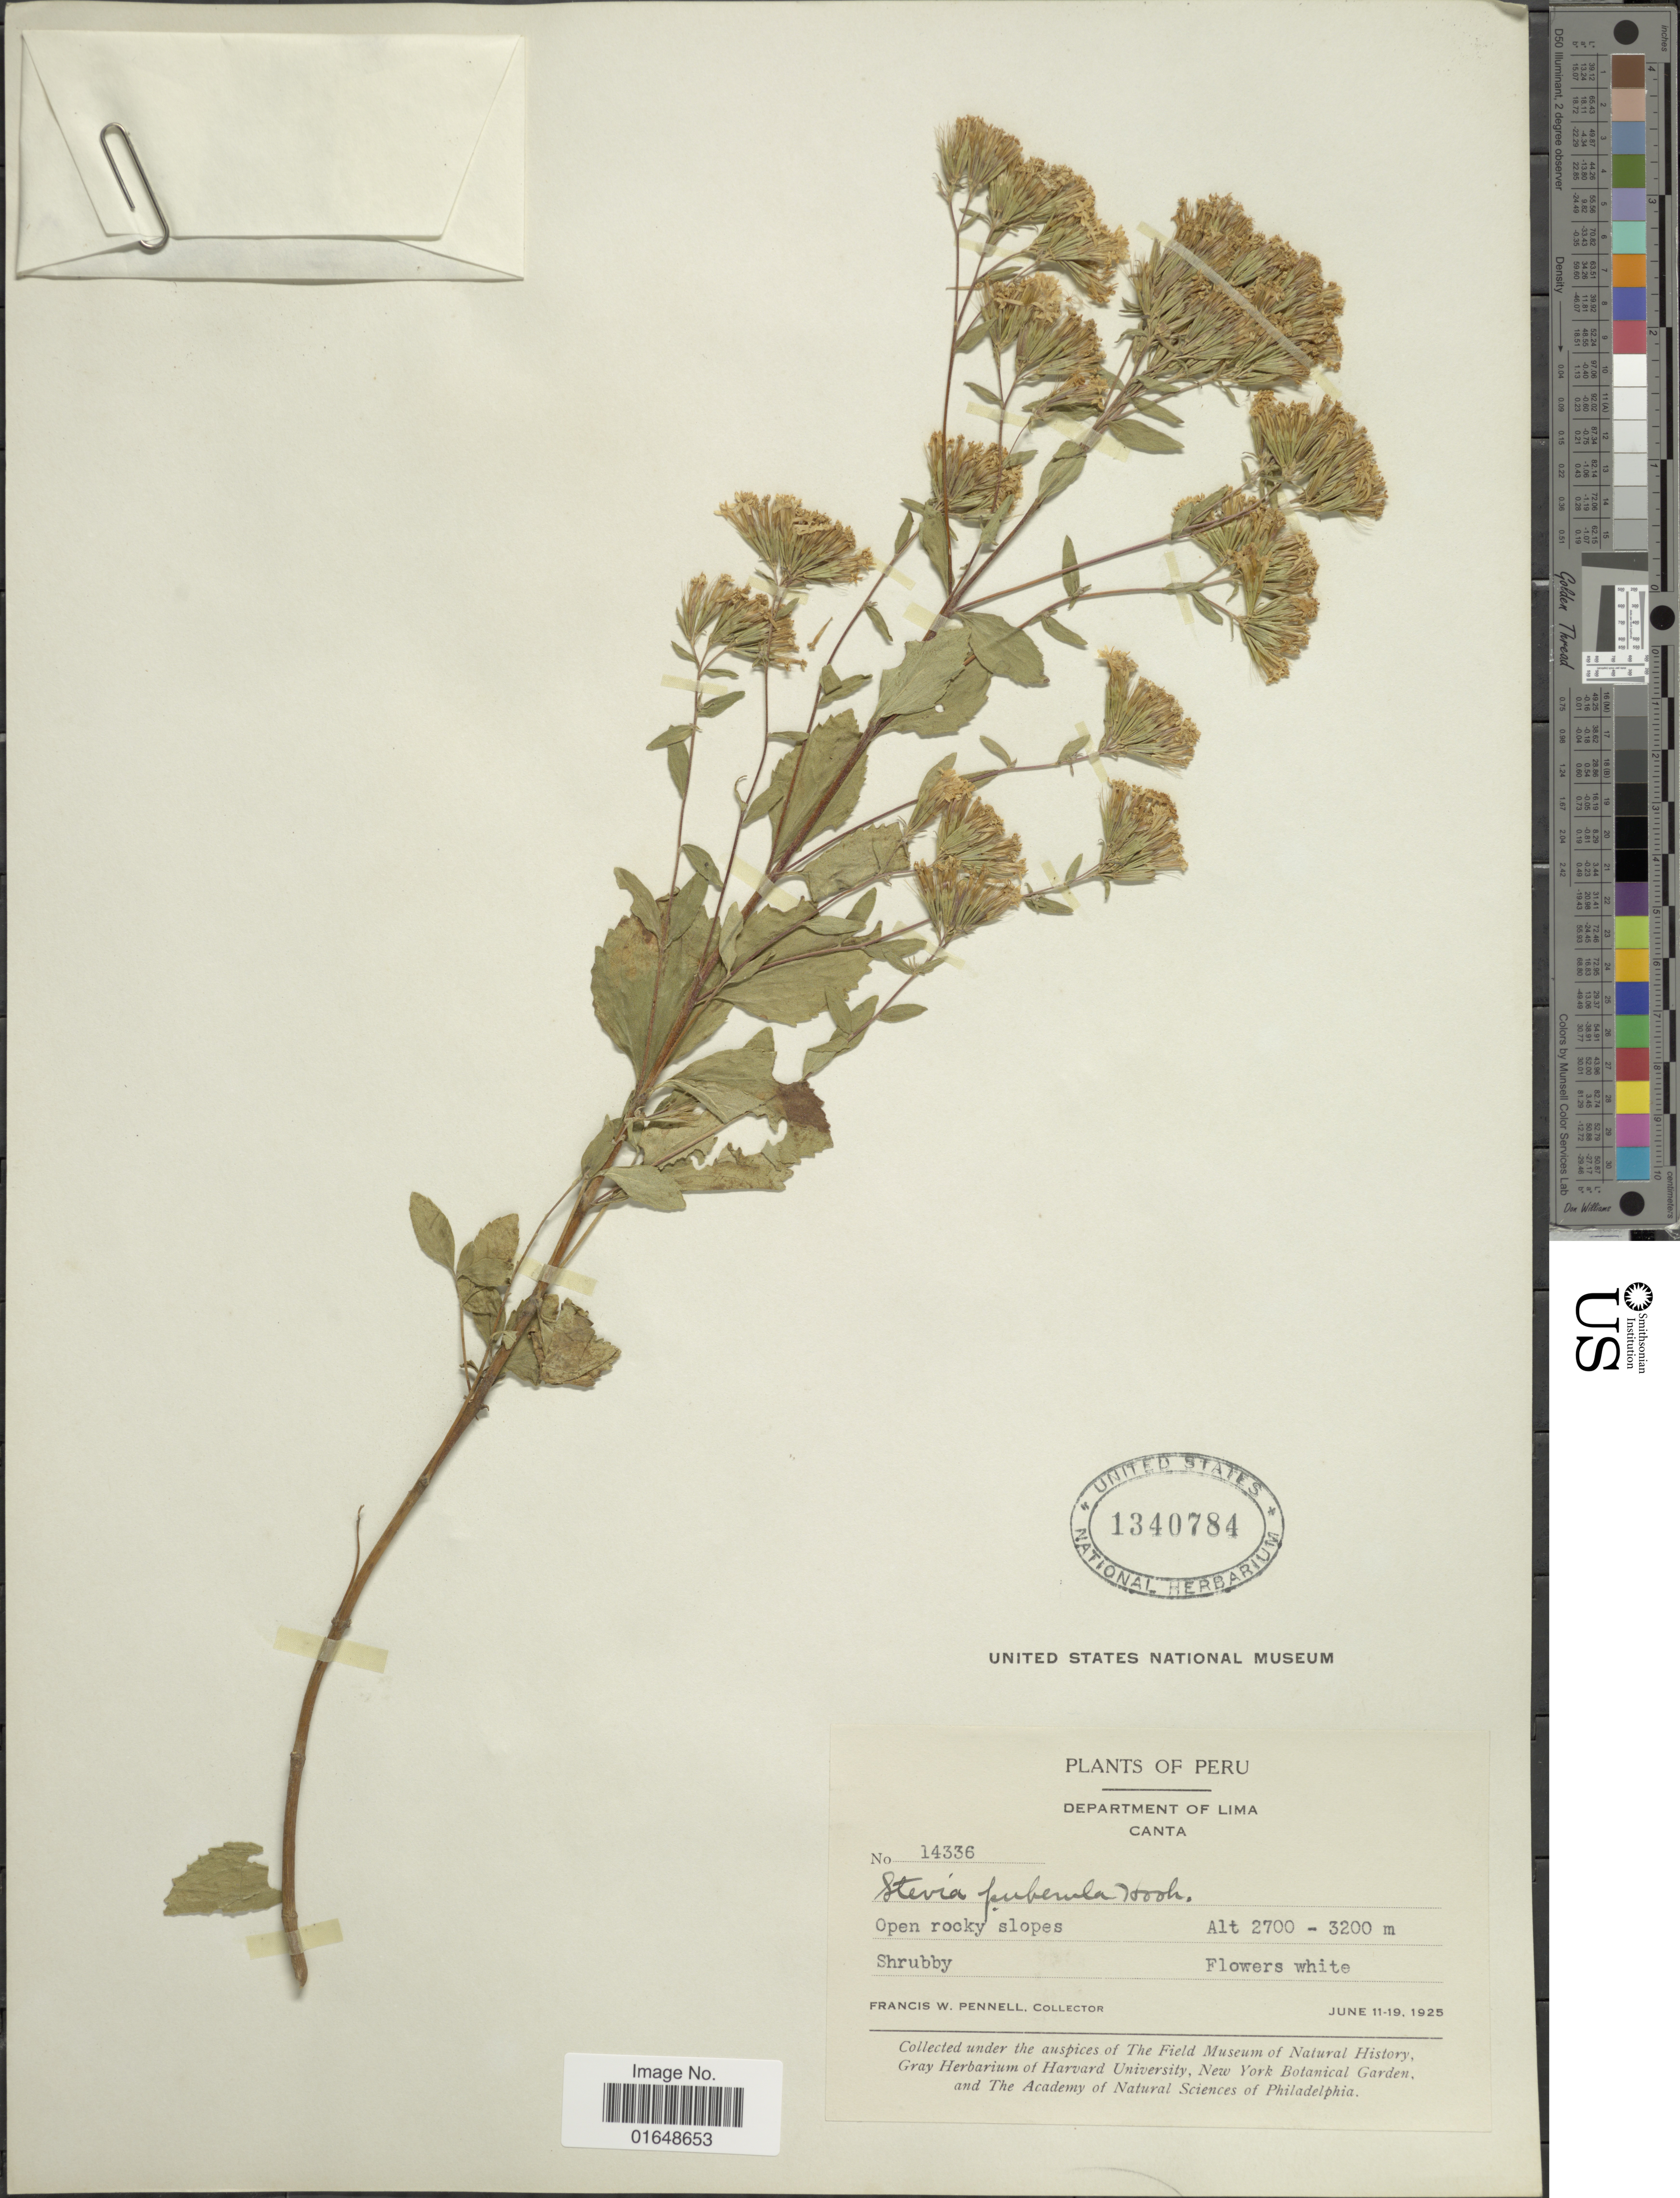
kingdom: Plantae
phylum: Tracheophyta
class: Magnoliopsida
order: Asterales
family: Asteraceae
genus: Stevia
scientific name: Stevia puberula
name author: Hook.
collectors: F. W. Pennell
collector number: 14336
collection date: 1925-06-11/1925-06-19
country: Peru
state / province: Lima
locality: Department of Lima. Canta.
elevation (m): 2700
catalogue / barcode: US 1340784